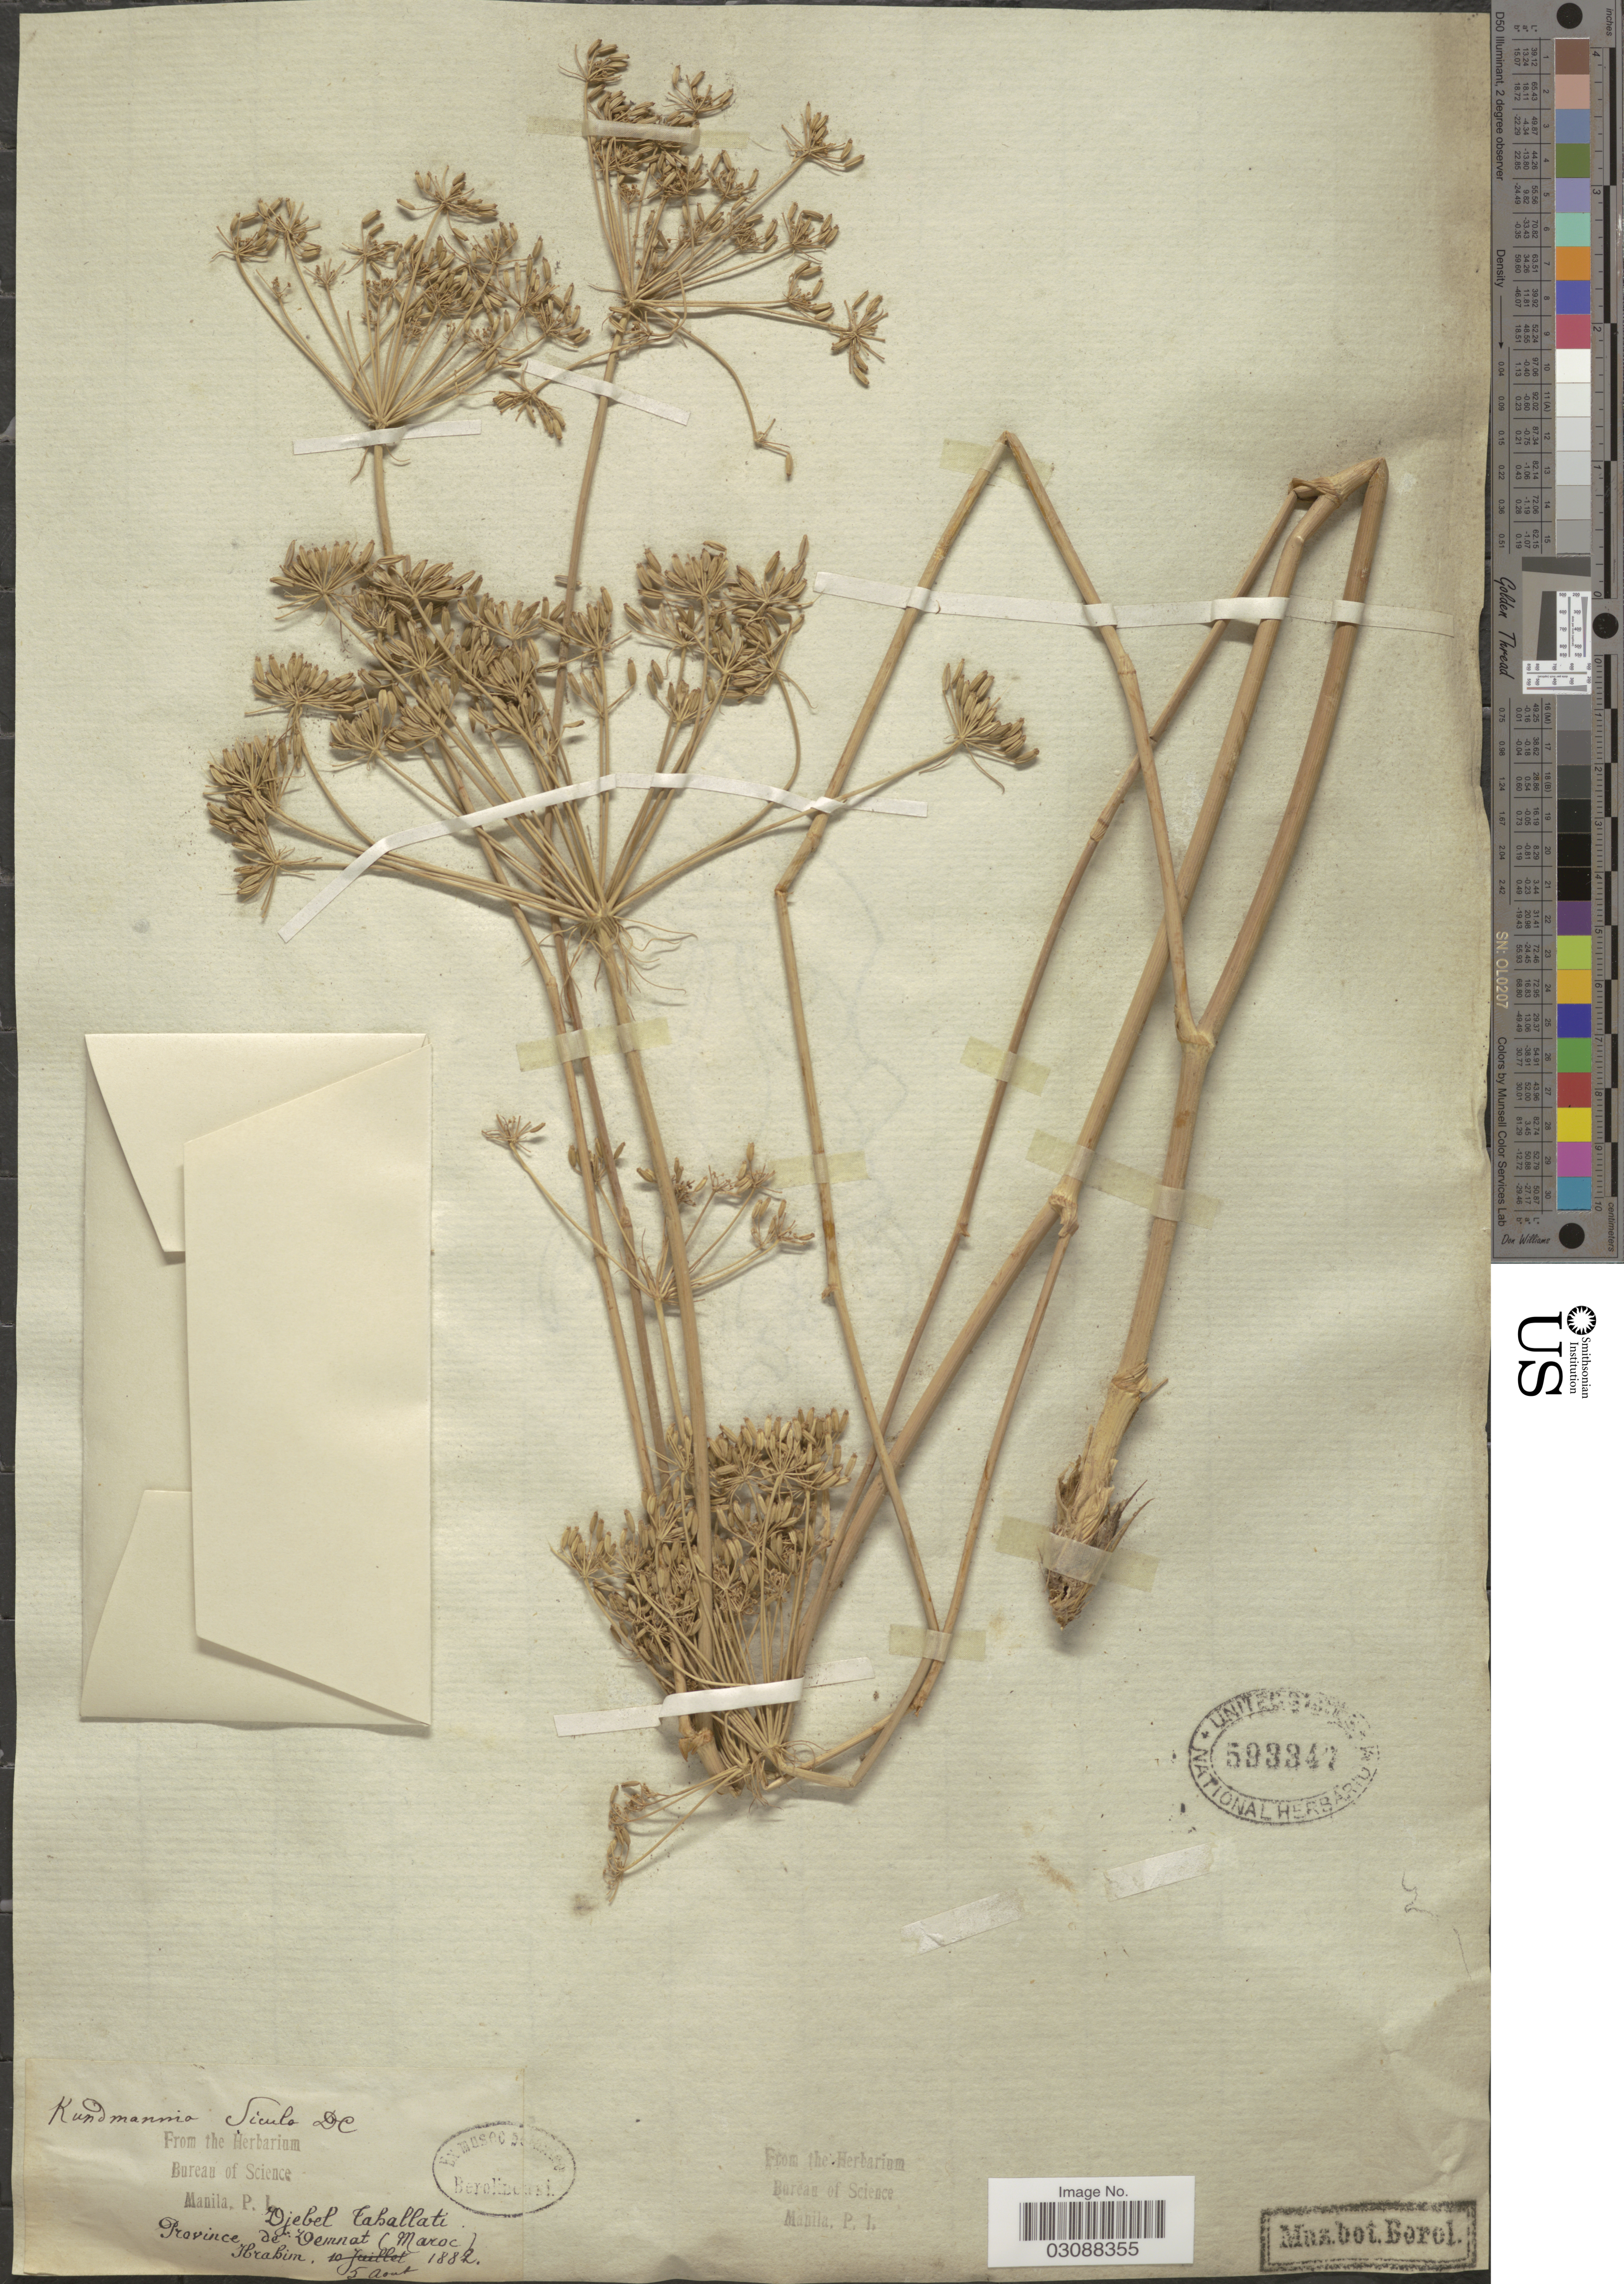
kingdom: Plantae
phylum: Tracheophyta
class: Magnoliopsida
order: Apiales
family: Apiaceae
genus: Kundmannia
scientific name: Kundmannia sicula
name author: (L.) DC.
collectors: -. Ibrahim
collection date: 1882-08-05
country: Morocco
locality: Djebel Tahallati. Province de Demnat (Maroc).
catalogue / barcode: US 593347